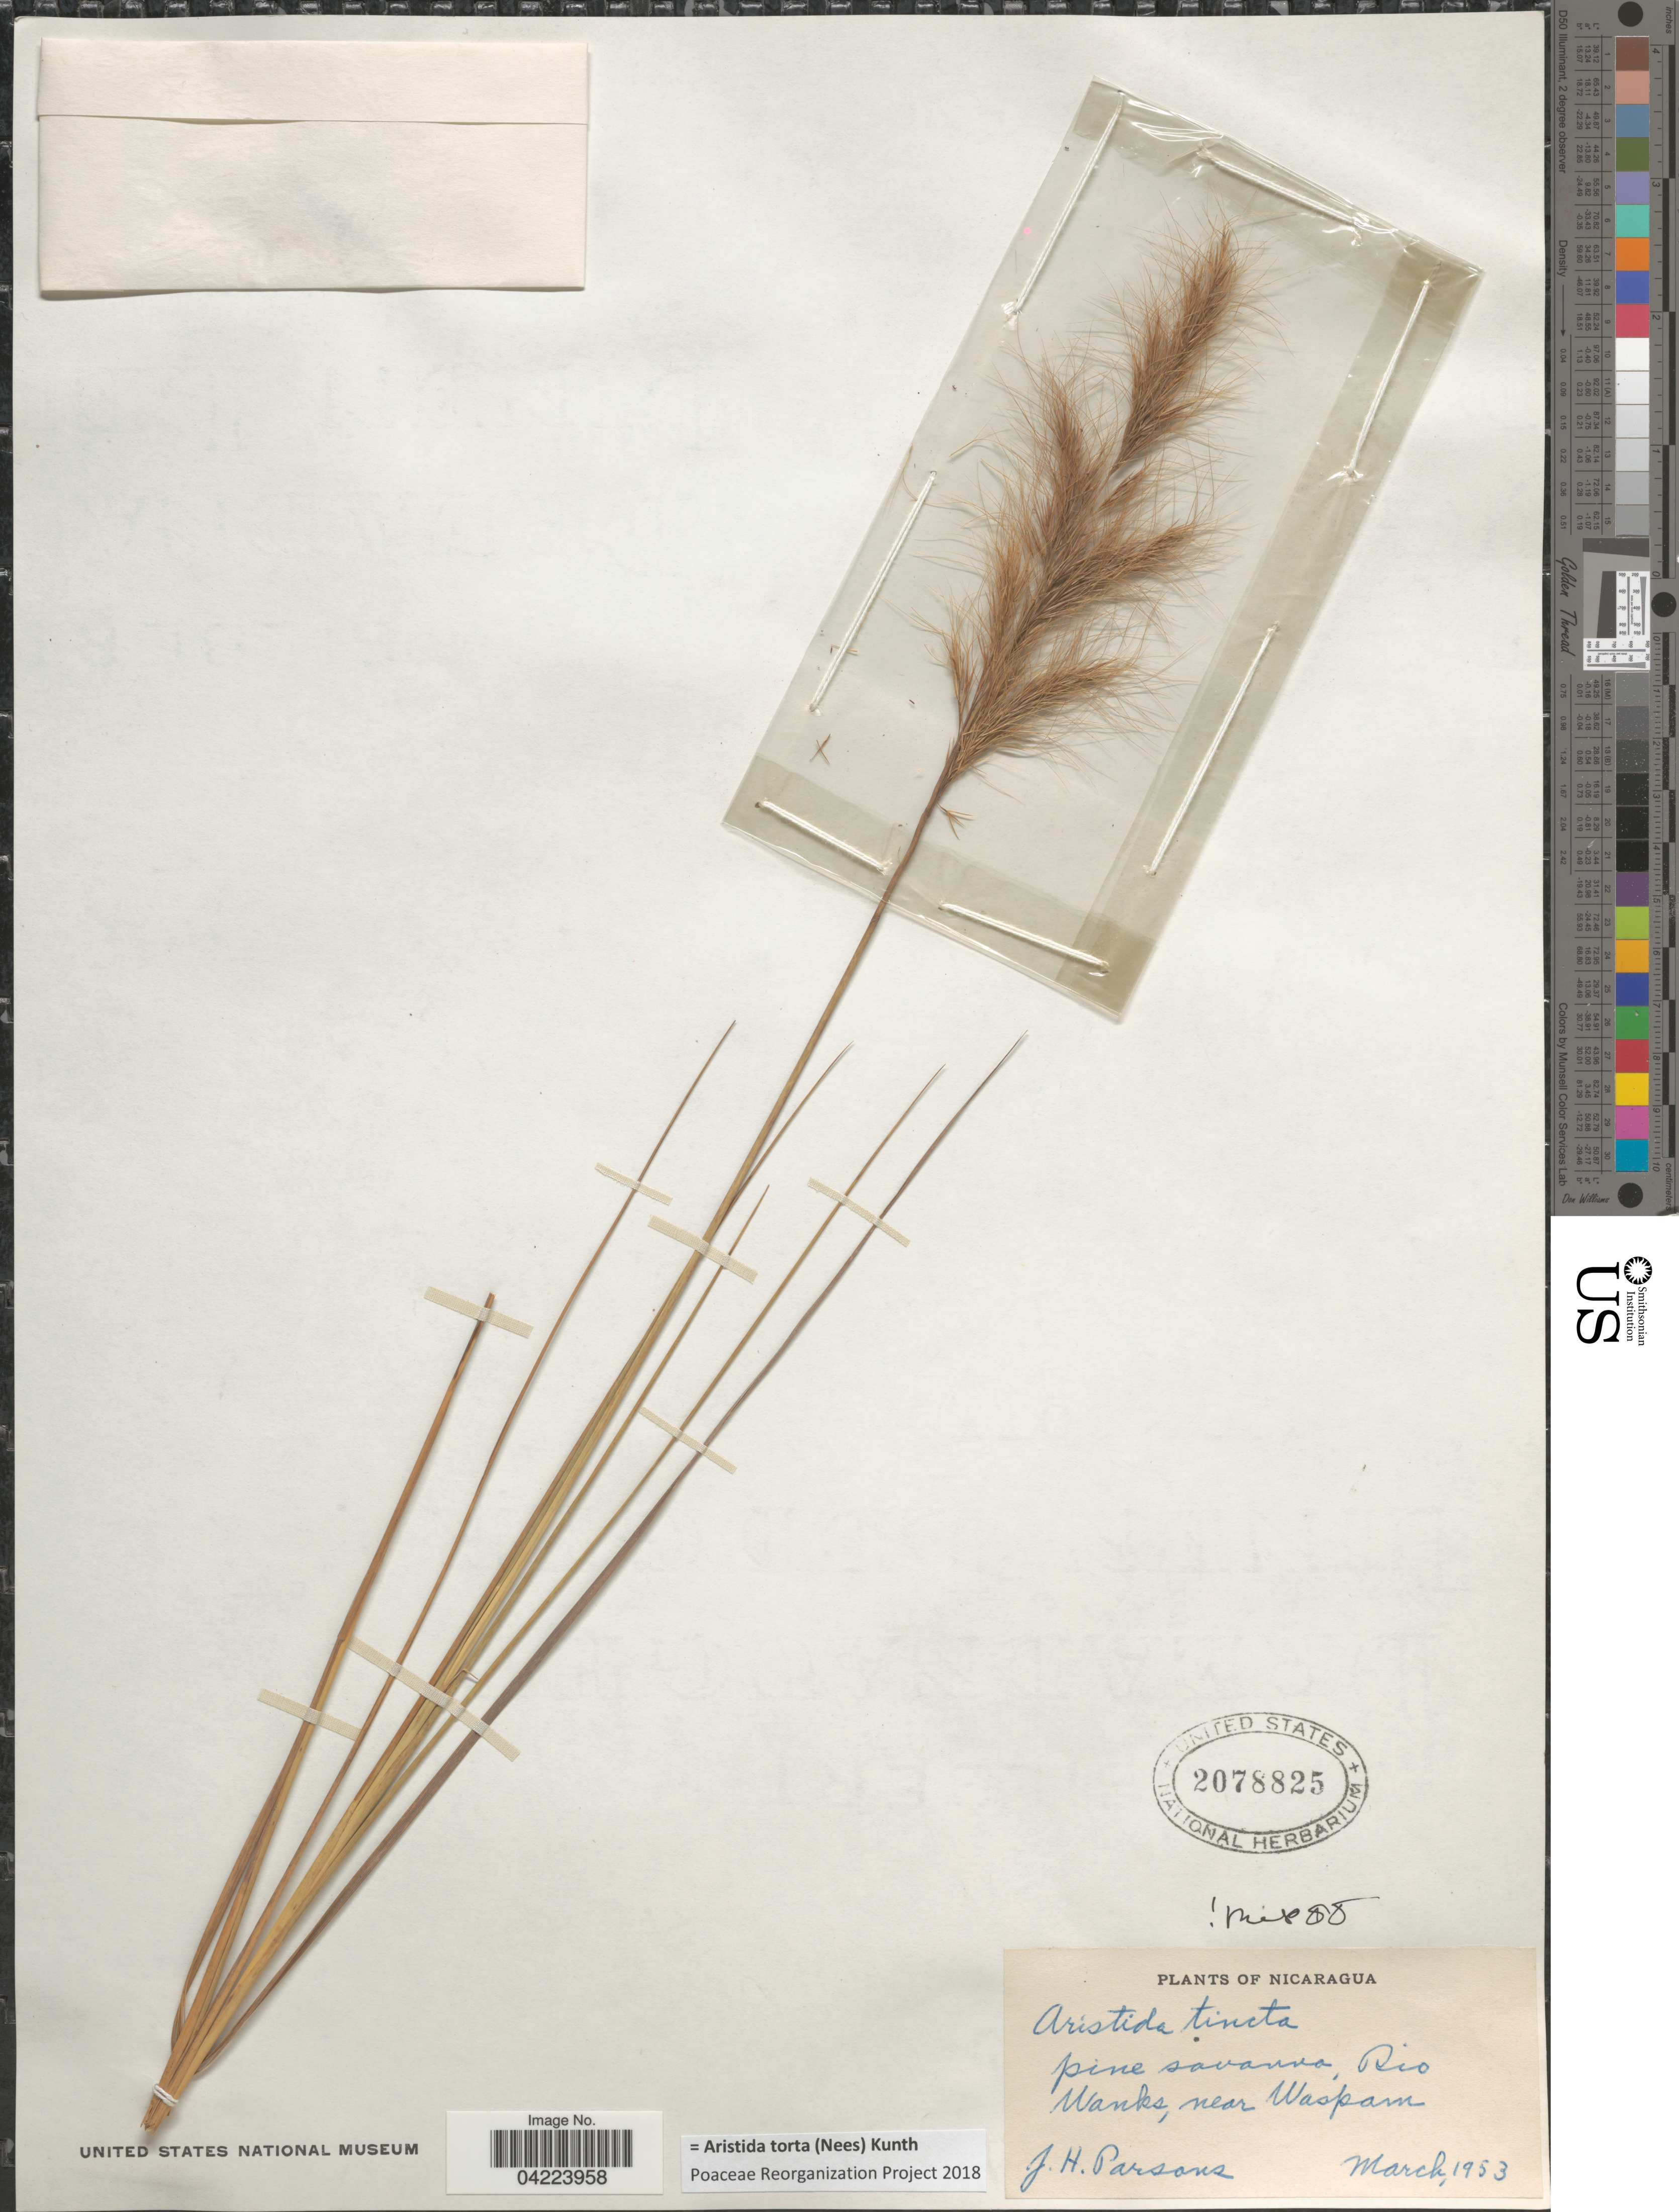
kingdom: Plantae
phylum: Tracheophyta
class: Liliopsida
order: Poales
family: Poaceae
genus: Aristida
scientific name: Aristida torta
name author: (Nees) Kunth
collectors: J. Parsons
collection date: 1953-03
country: Nicaragua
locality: Pine savanna, Rio Wanks, near Waspam.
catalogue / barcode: US 2078825